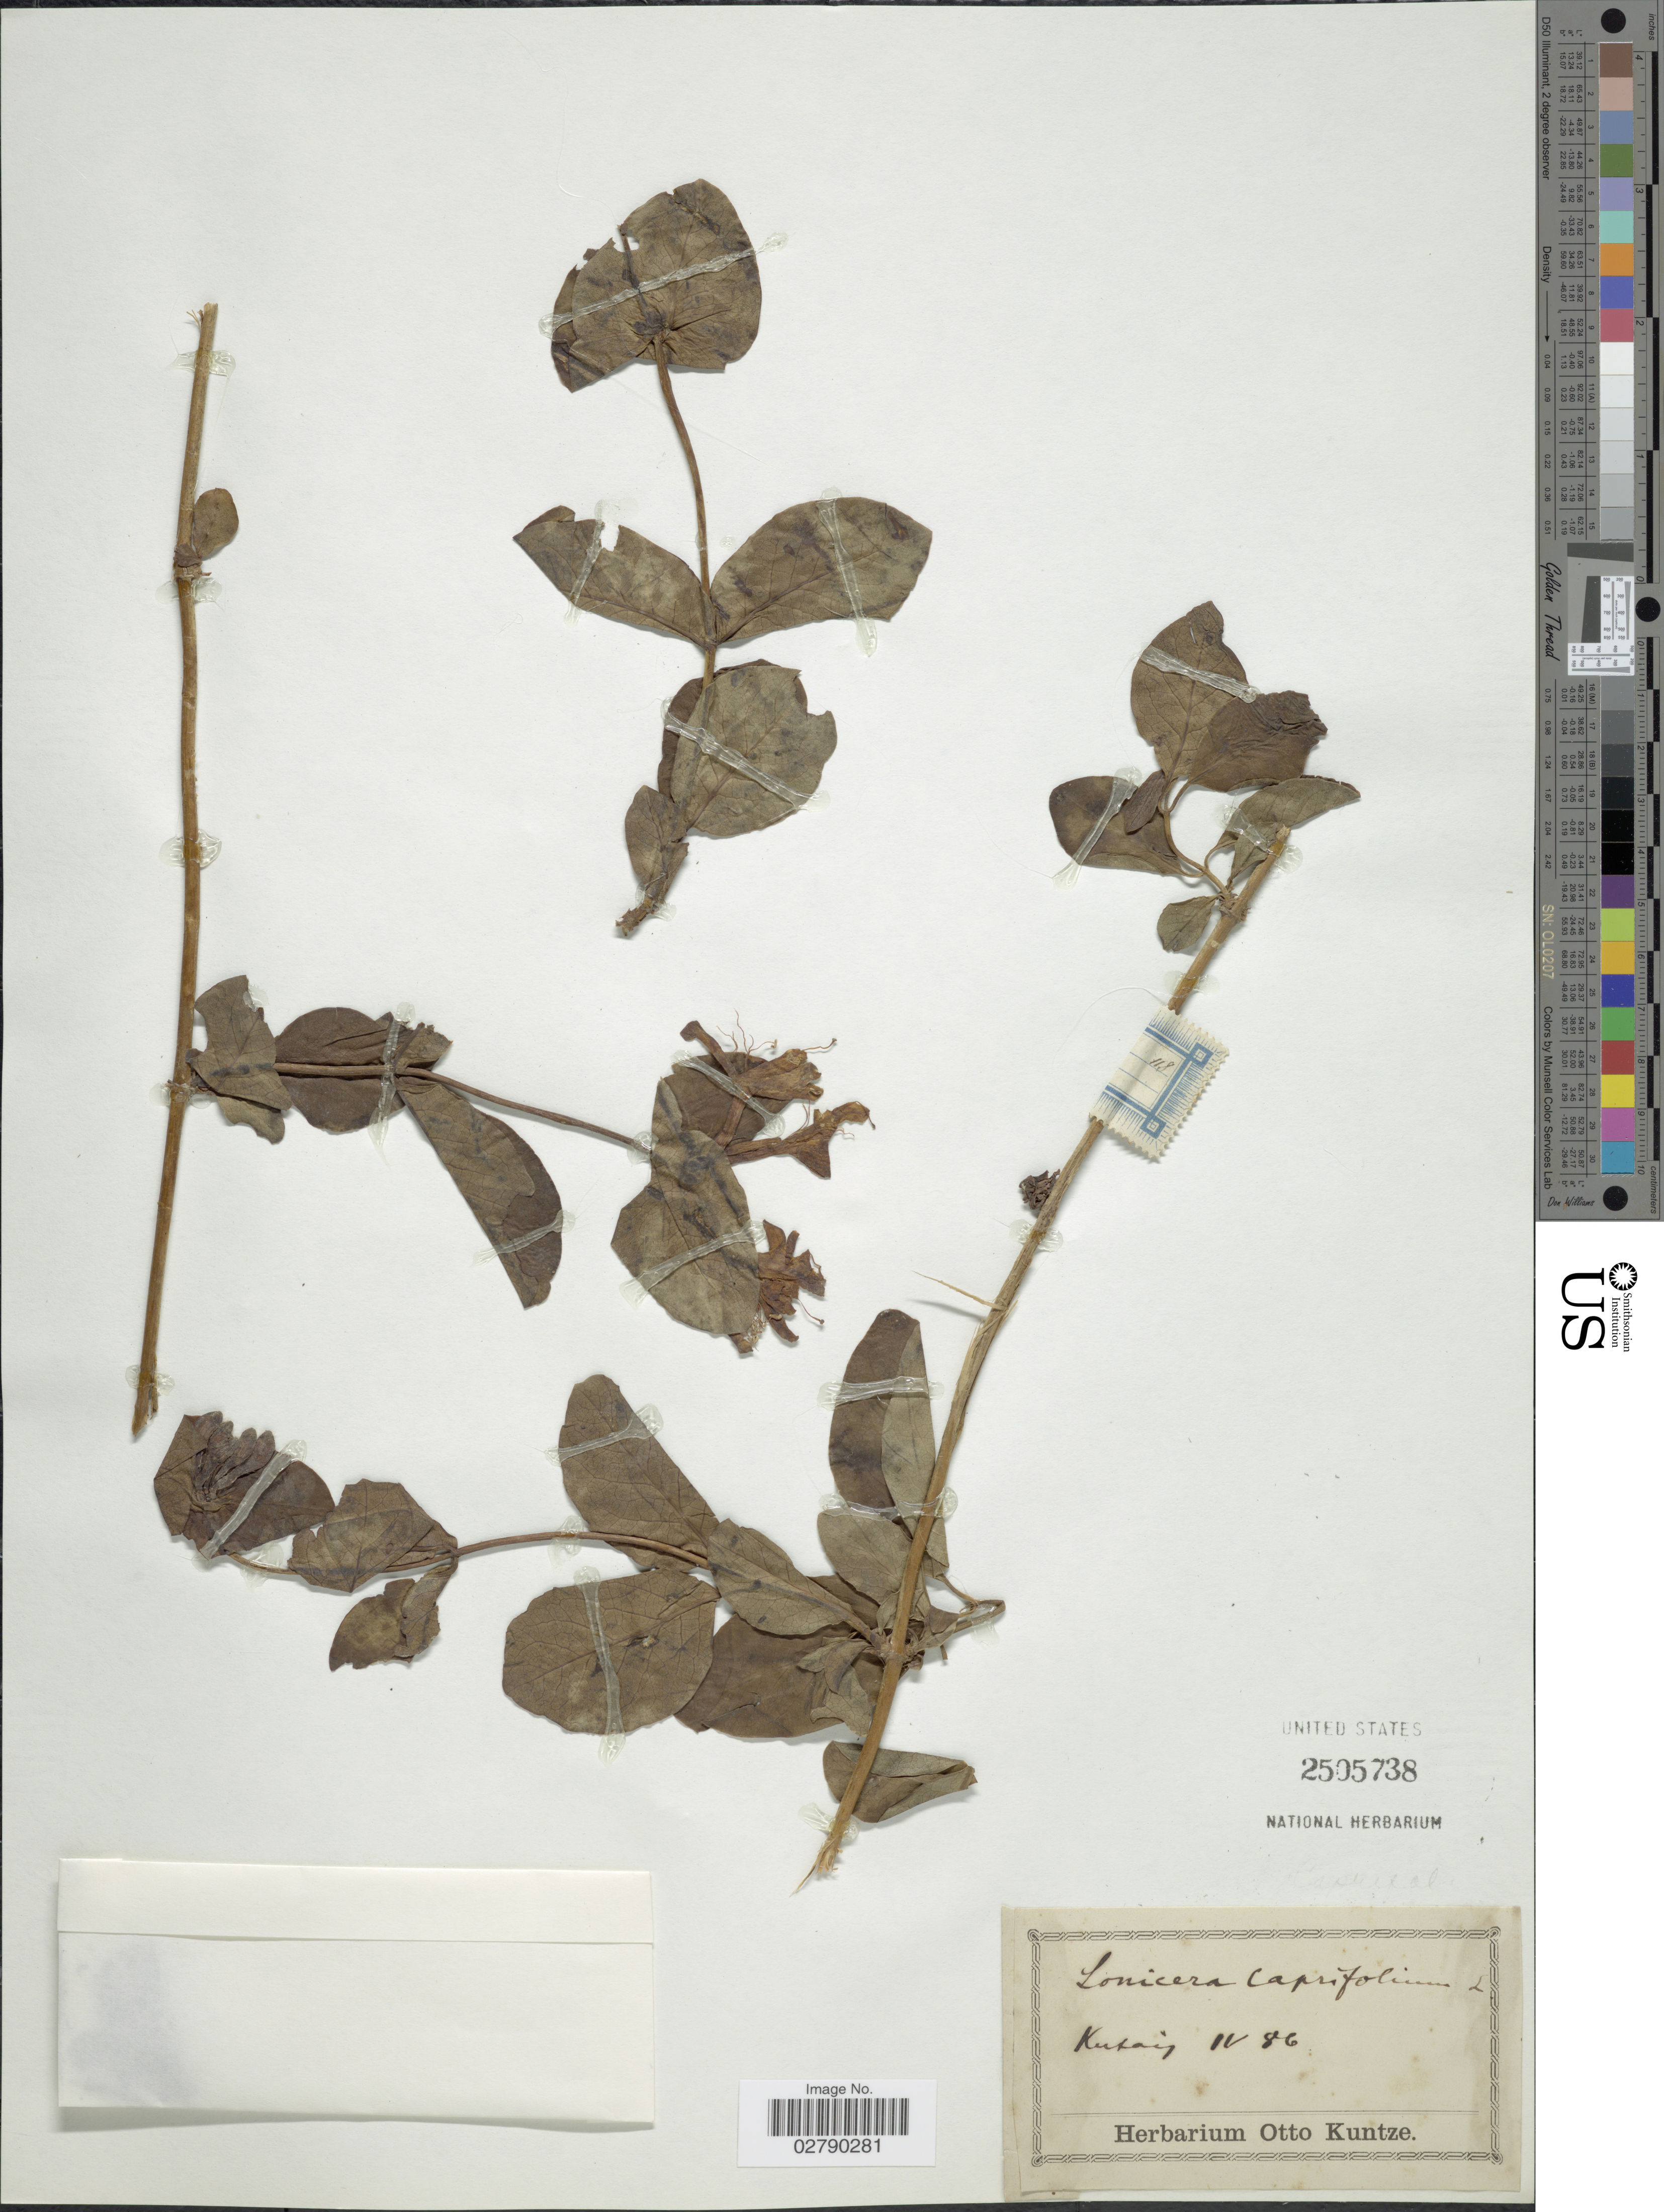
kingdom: Plantae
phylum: Tracheophyta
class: Magnoliopsida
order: Dipsacales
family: Caprifoliaceae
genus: Lonicera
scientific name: Lonicera caprifolium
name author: L.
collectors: ex herb. Otto Kuntze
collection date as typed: Transcribed d/m/y: /11/86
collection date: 1886-11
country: Georgia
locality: Kutais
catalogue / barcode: US 2505738